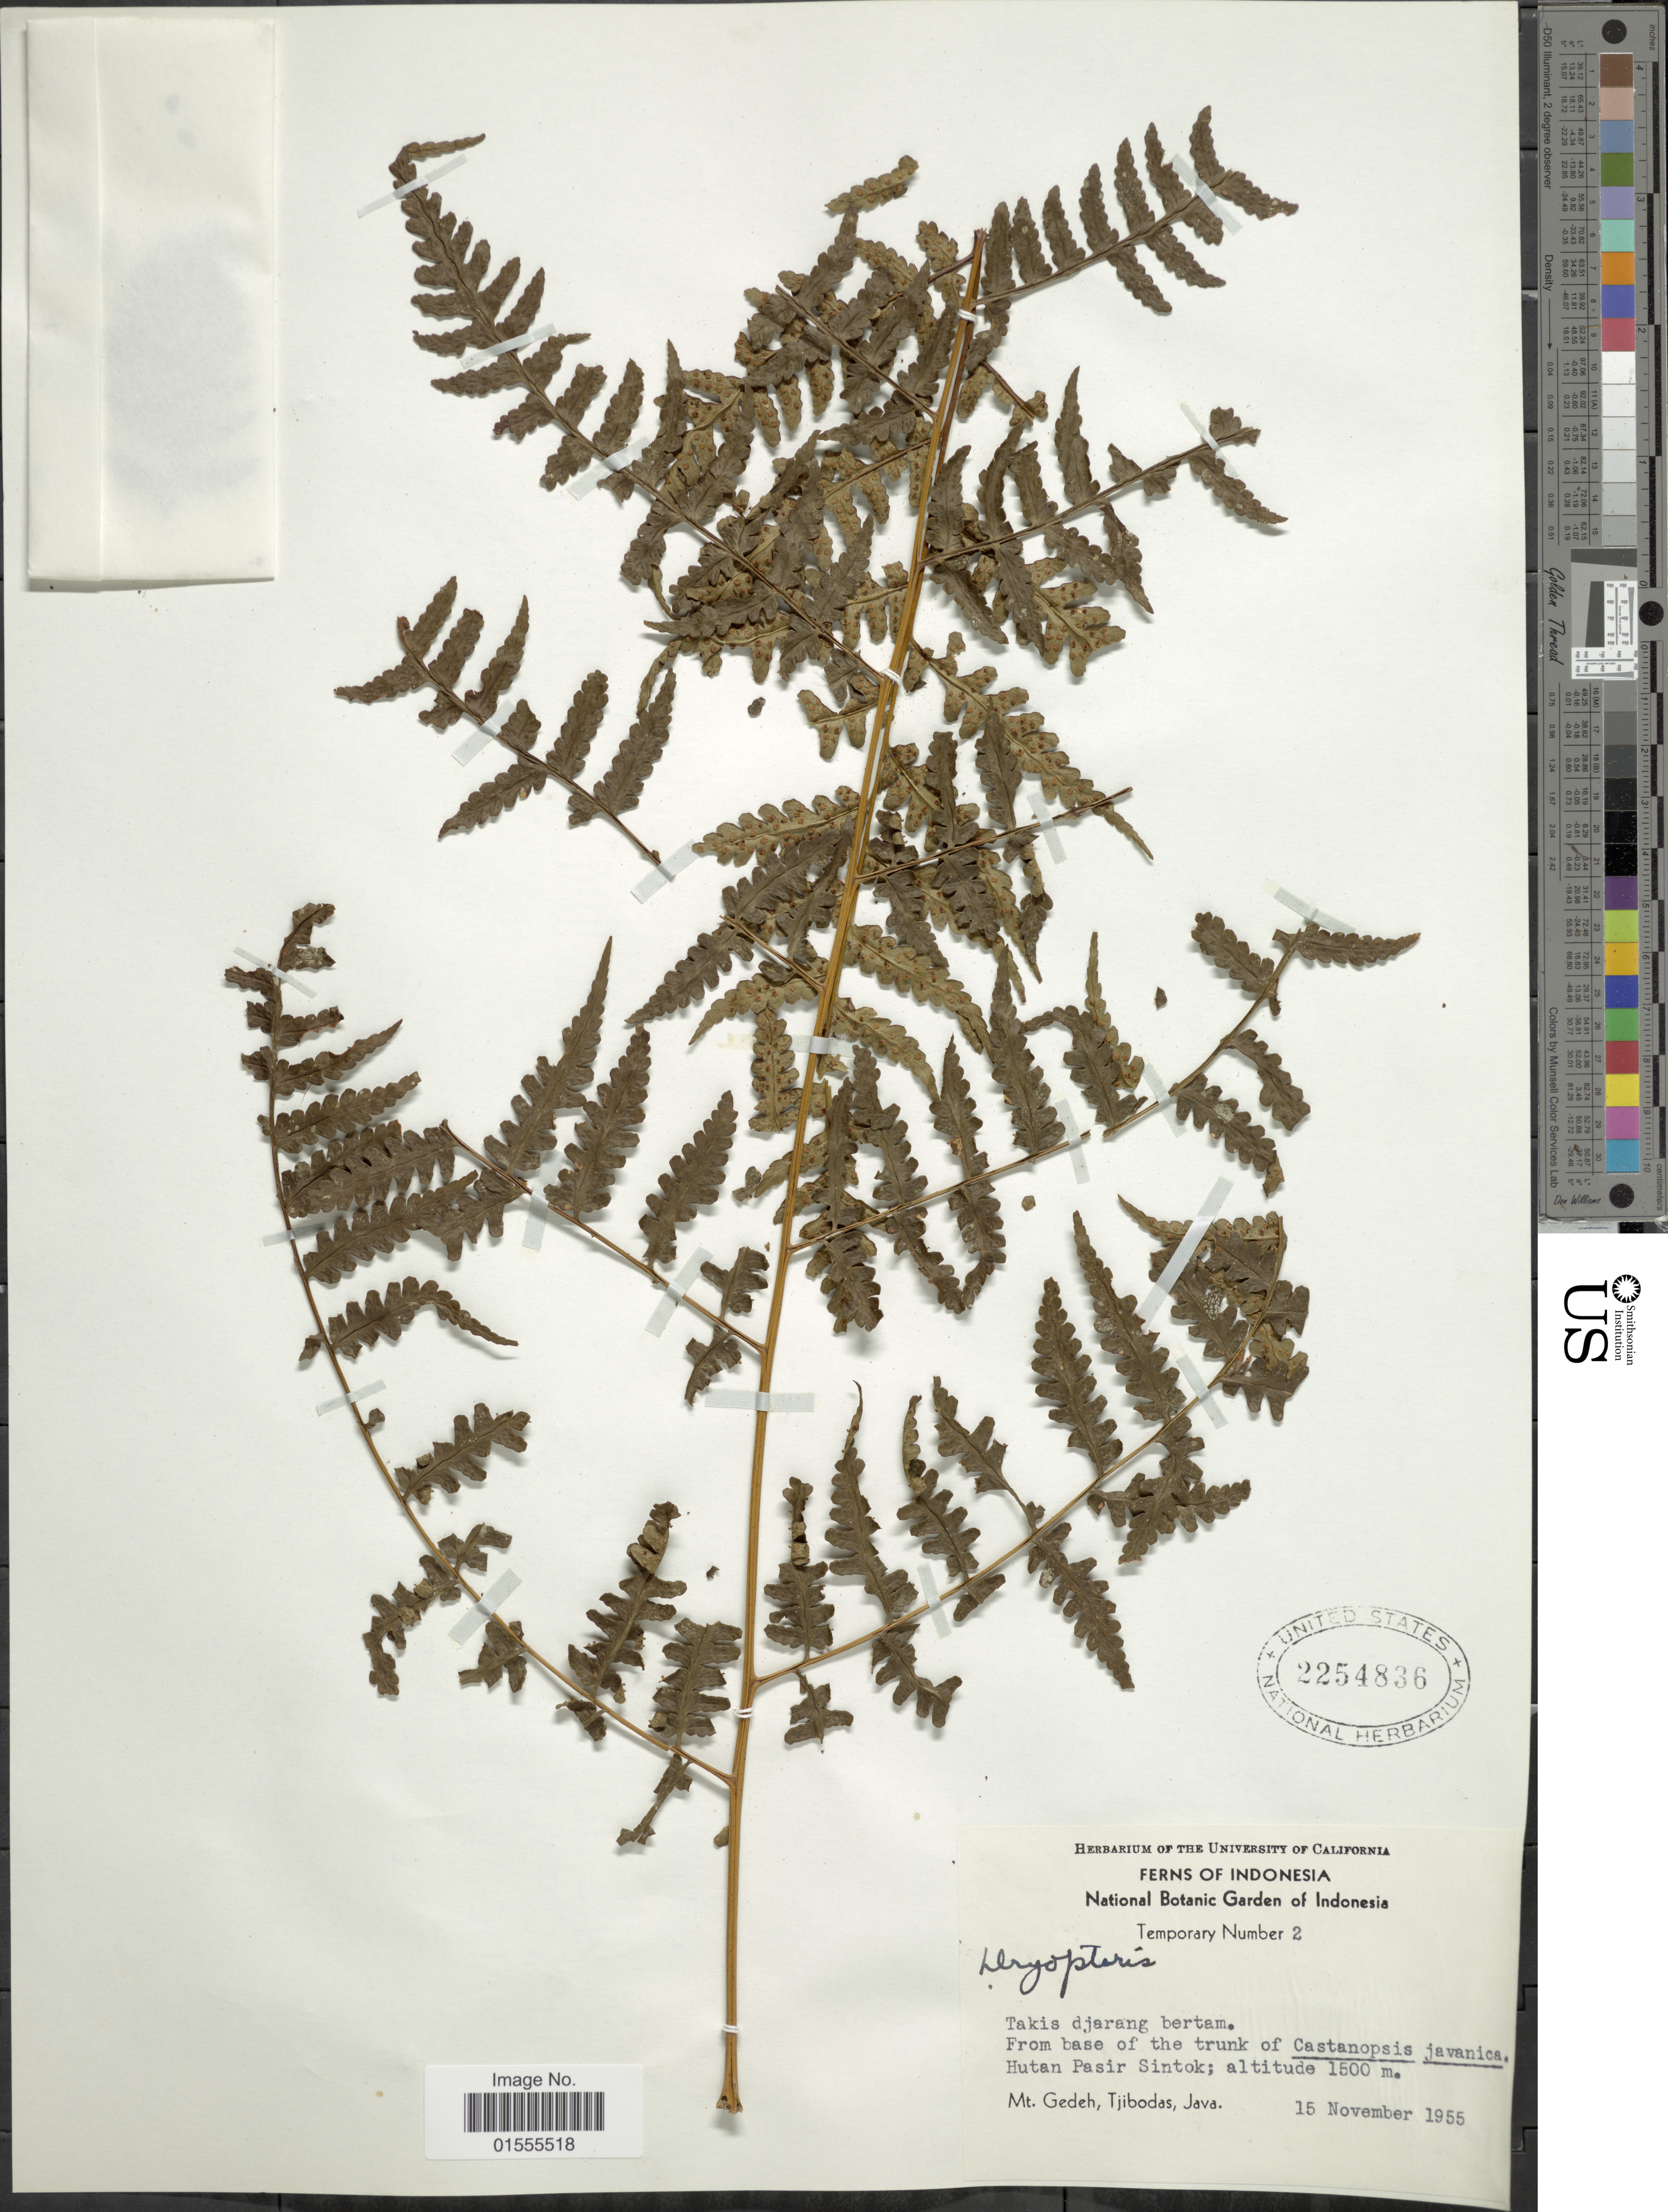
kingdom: Plantae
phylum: Tracheophyta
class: Polypodiopsida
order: Polypodiales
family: Dryopteridaceae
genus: Dryopteris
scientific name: Dryopteris sp.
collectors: ex herb. Univ. of California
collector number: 2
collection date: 1955-11-15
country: Indonesia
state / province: Java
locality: Takis djarang bertam, Hutan Pasir Sintok, Mt Gedeh, Tjibodas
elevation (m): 1500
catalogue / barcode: US 2254836